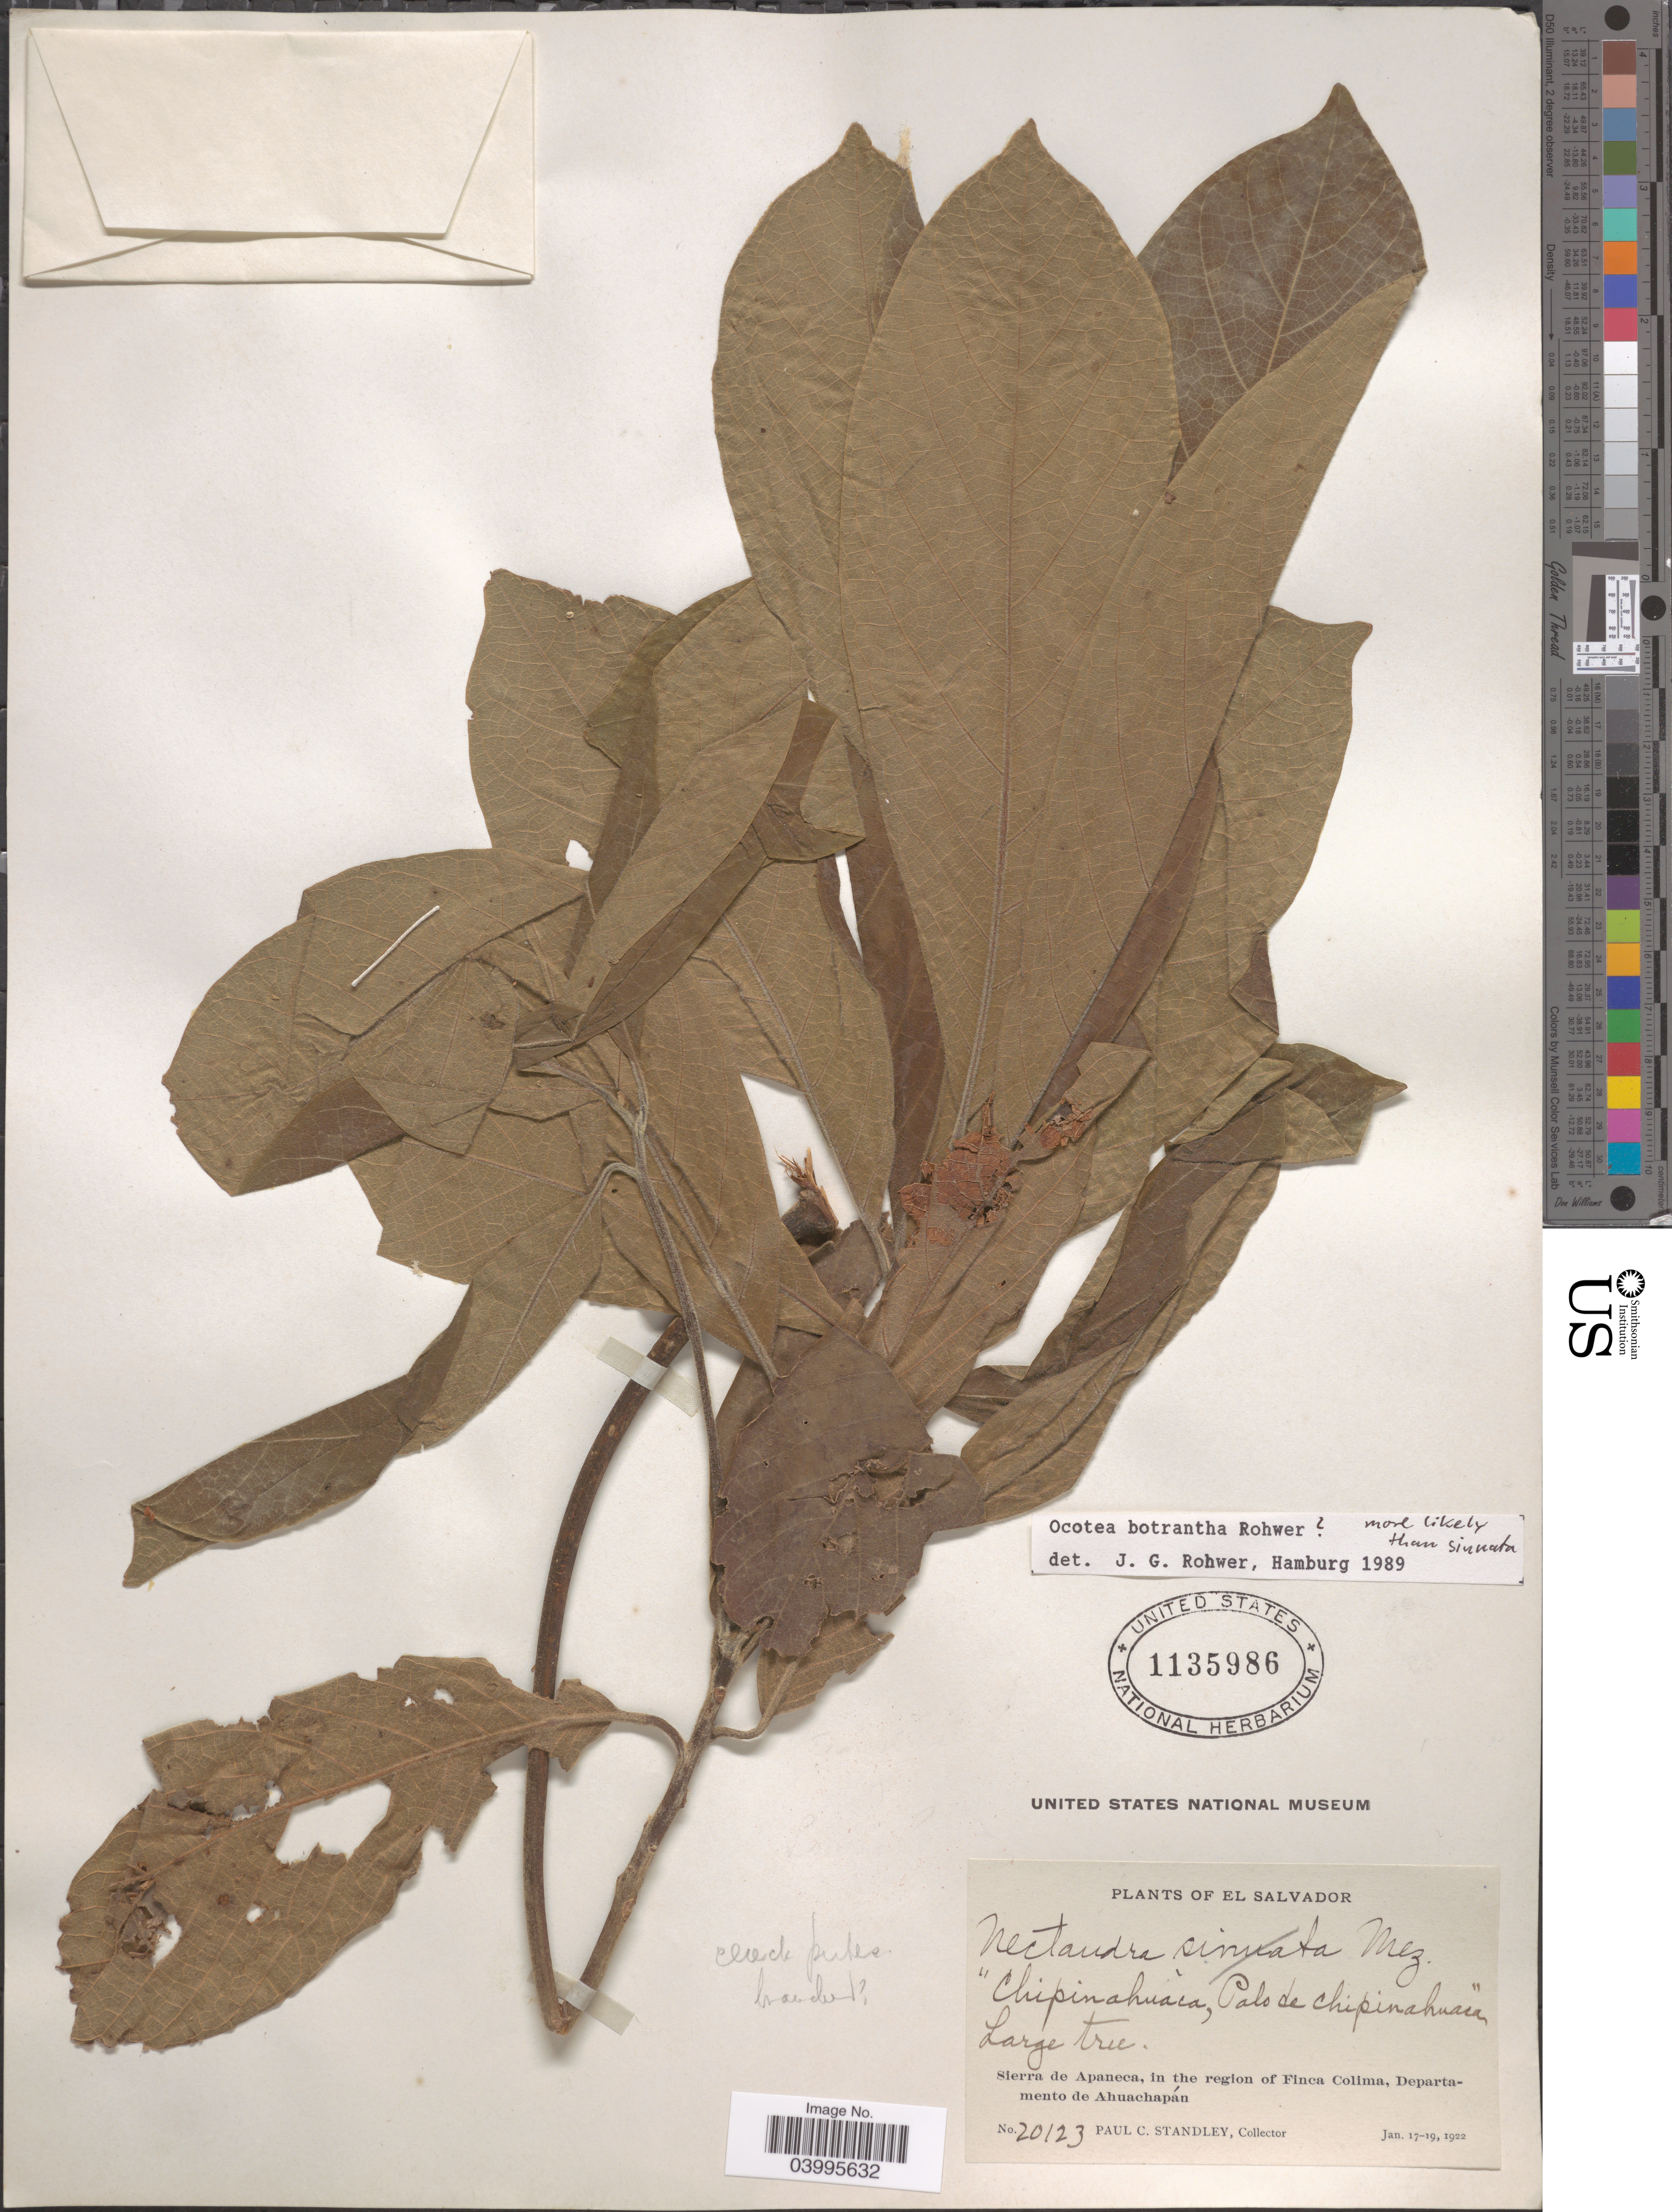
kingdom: Plantae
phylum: Tracheophyta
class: Magnoliopsida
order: Laurales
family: Lauraceae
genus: Ocotea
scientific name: Ocotea botrantha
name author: Rohwer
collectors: P. C. Standley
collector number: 20123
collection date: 1922-01-17/1922-01-19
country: El Salvador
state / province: Ahuachapan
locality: Sierra de Apaneca, in the region of Finca Colima, Departamento de Ahuachapán.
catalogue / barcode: US 1135986